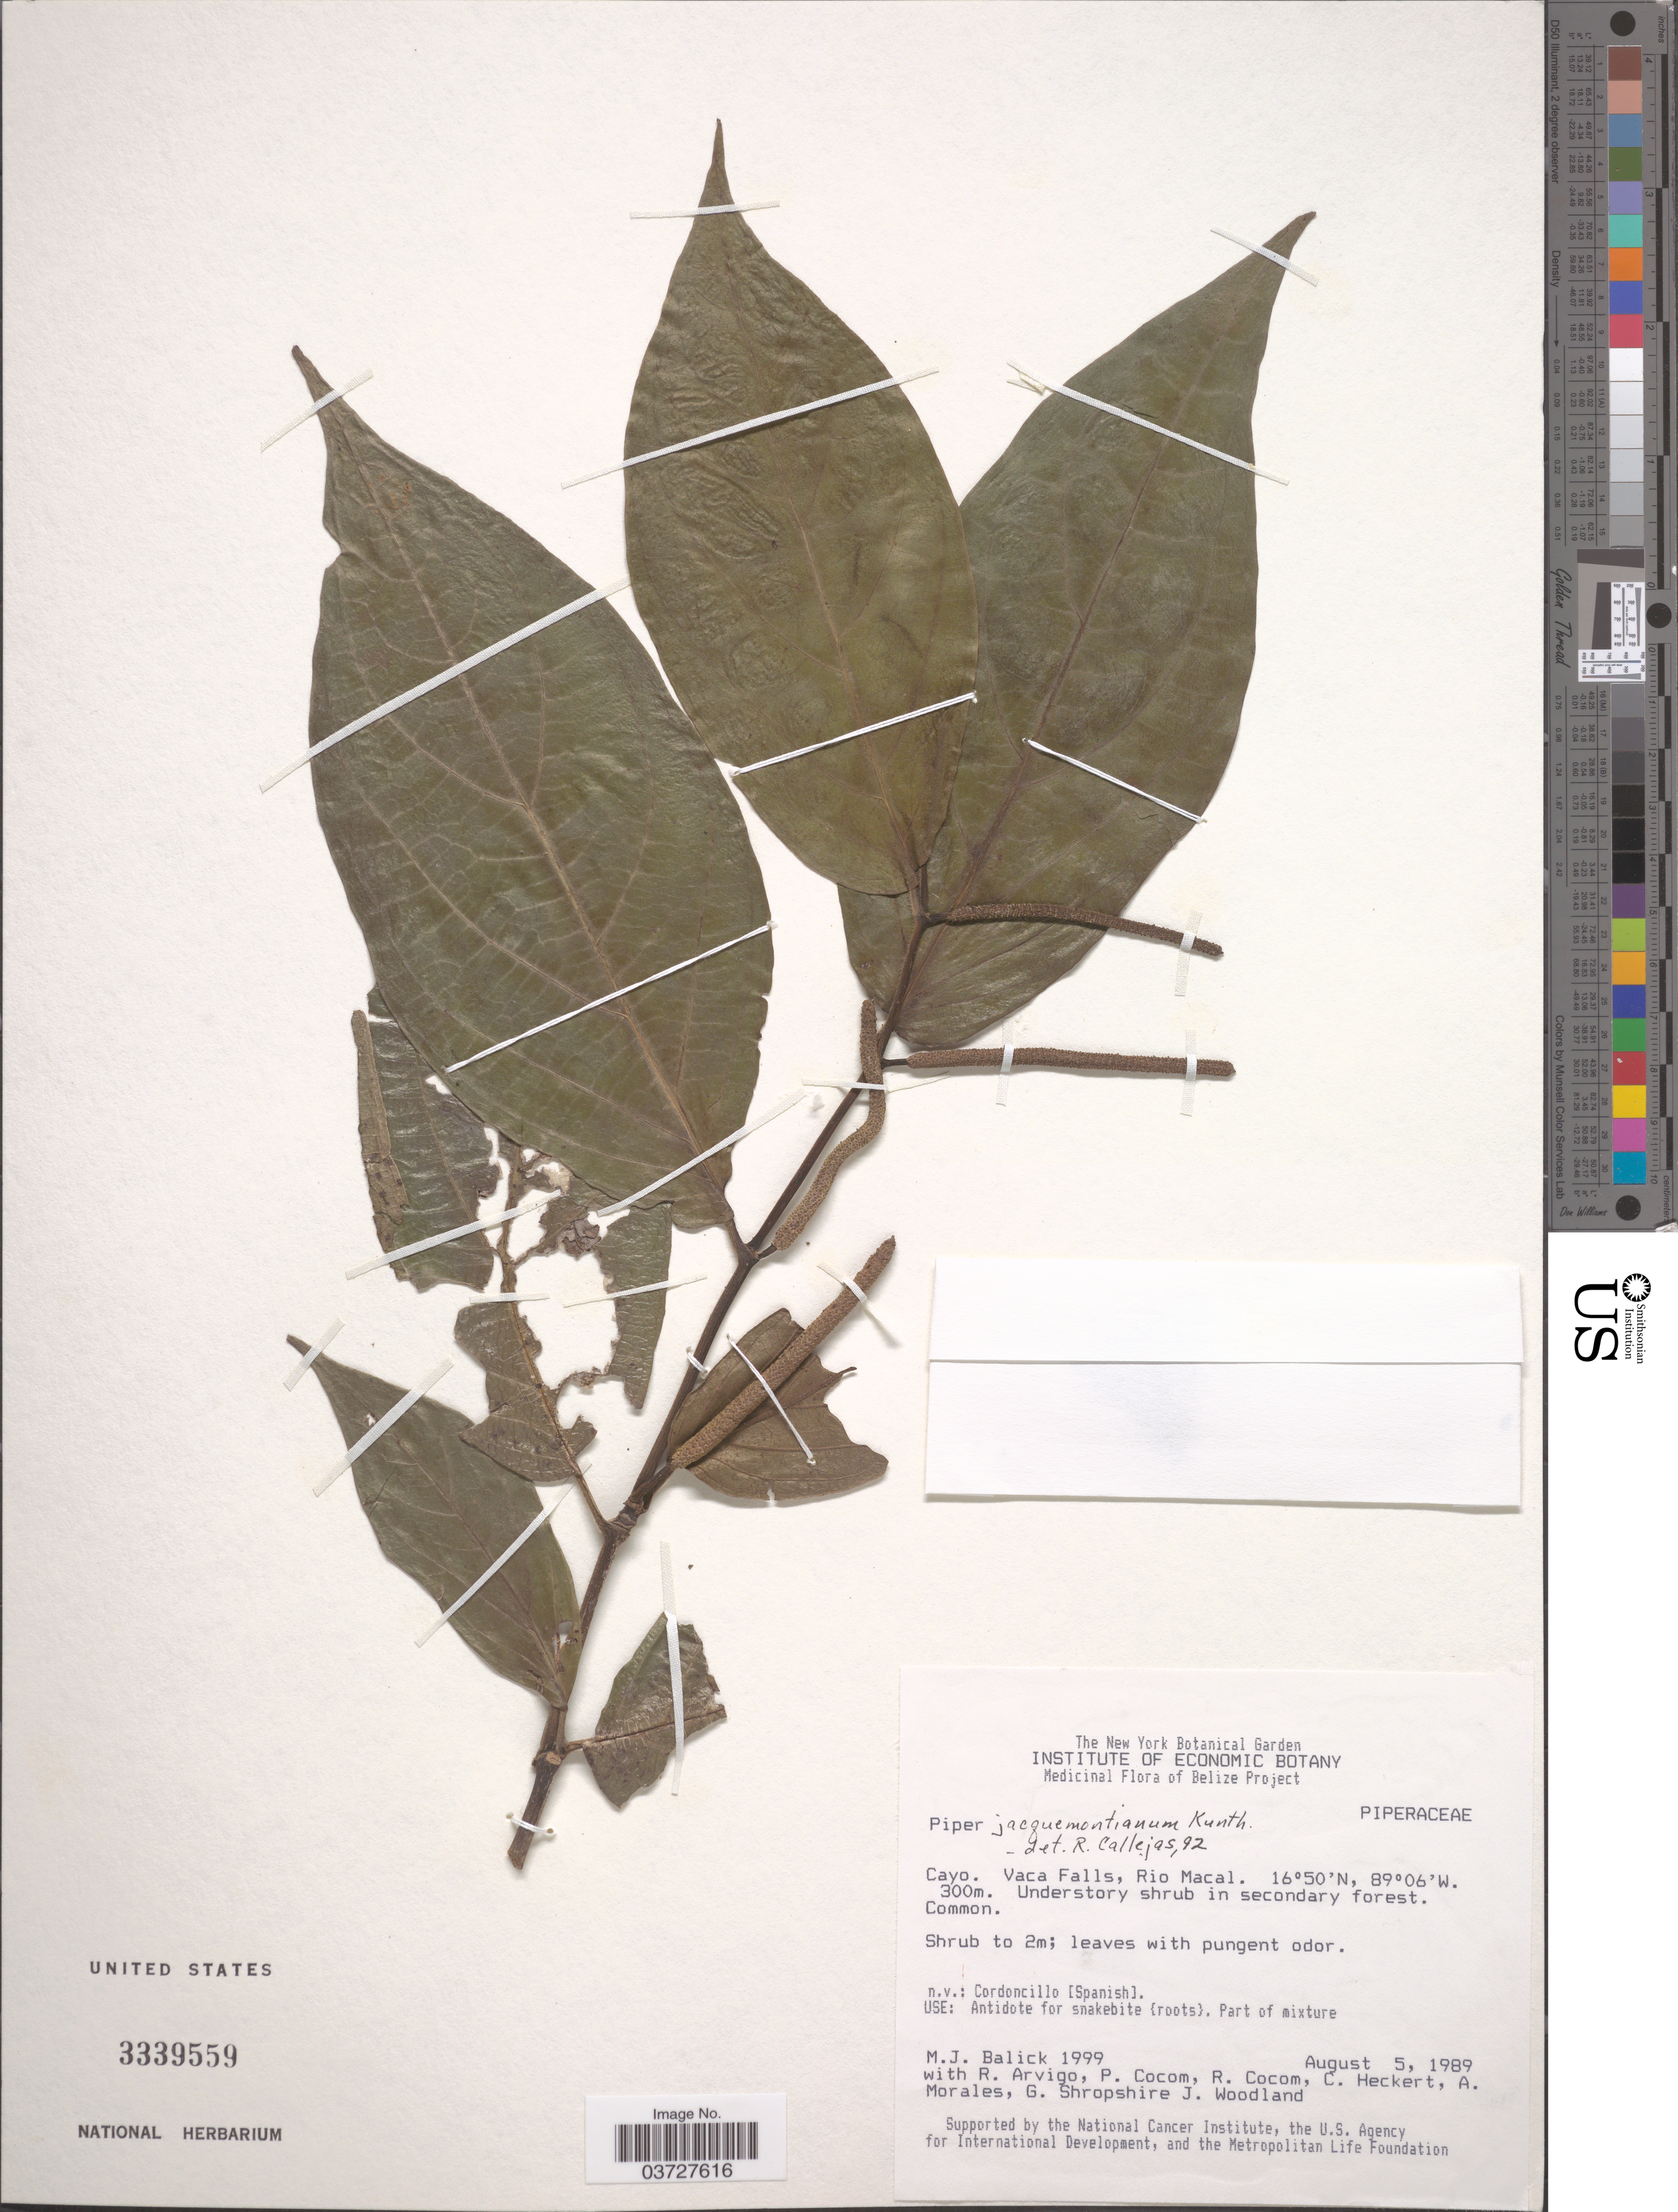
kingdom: Plantae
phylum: Tracheophyta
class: Magnoliopsida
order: Piperales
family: Piperaceae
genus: Piper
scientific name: Piper jacquemontianum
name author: Kunth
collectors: M. J. Balick, R. Arvigo, P. Cocom, R. Cocom & et al.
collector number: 1999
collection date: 1989-08-05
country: Belize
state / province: Cayo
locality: Vaca Falls, Rio Macal.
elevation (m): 300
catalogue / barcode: US 3339559